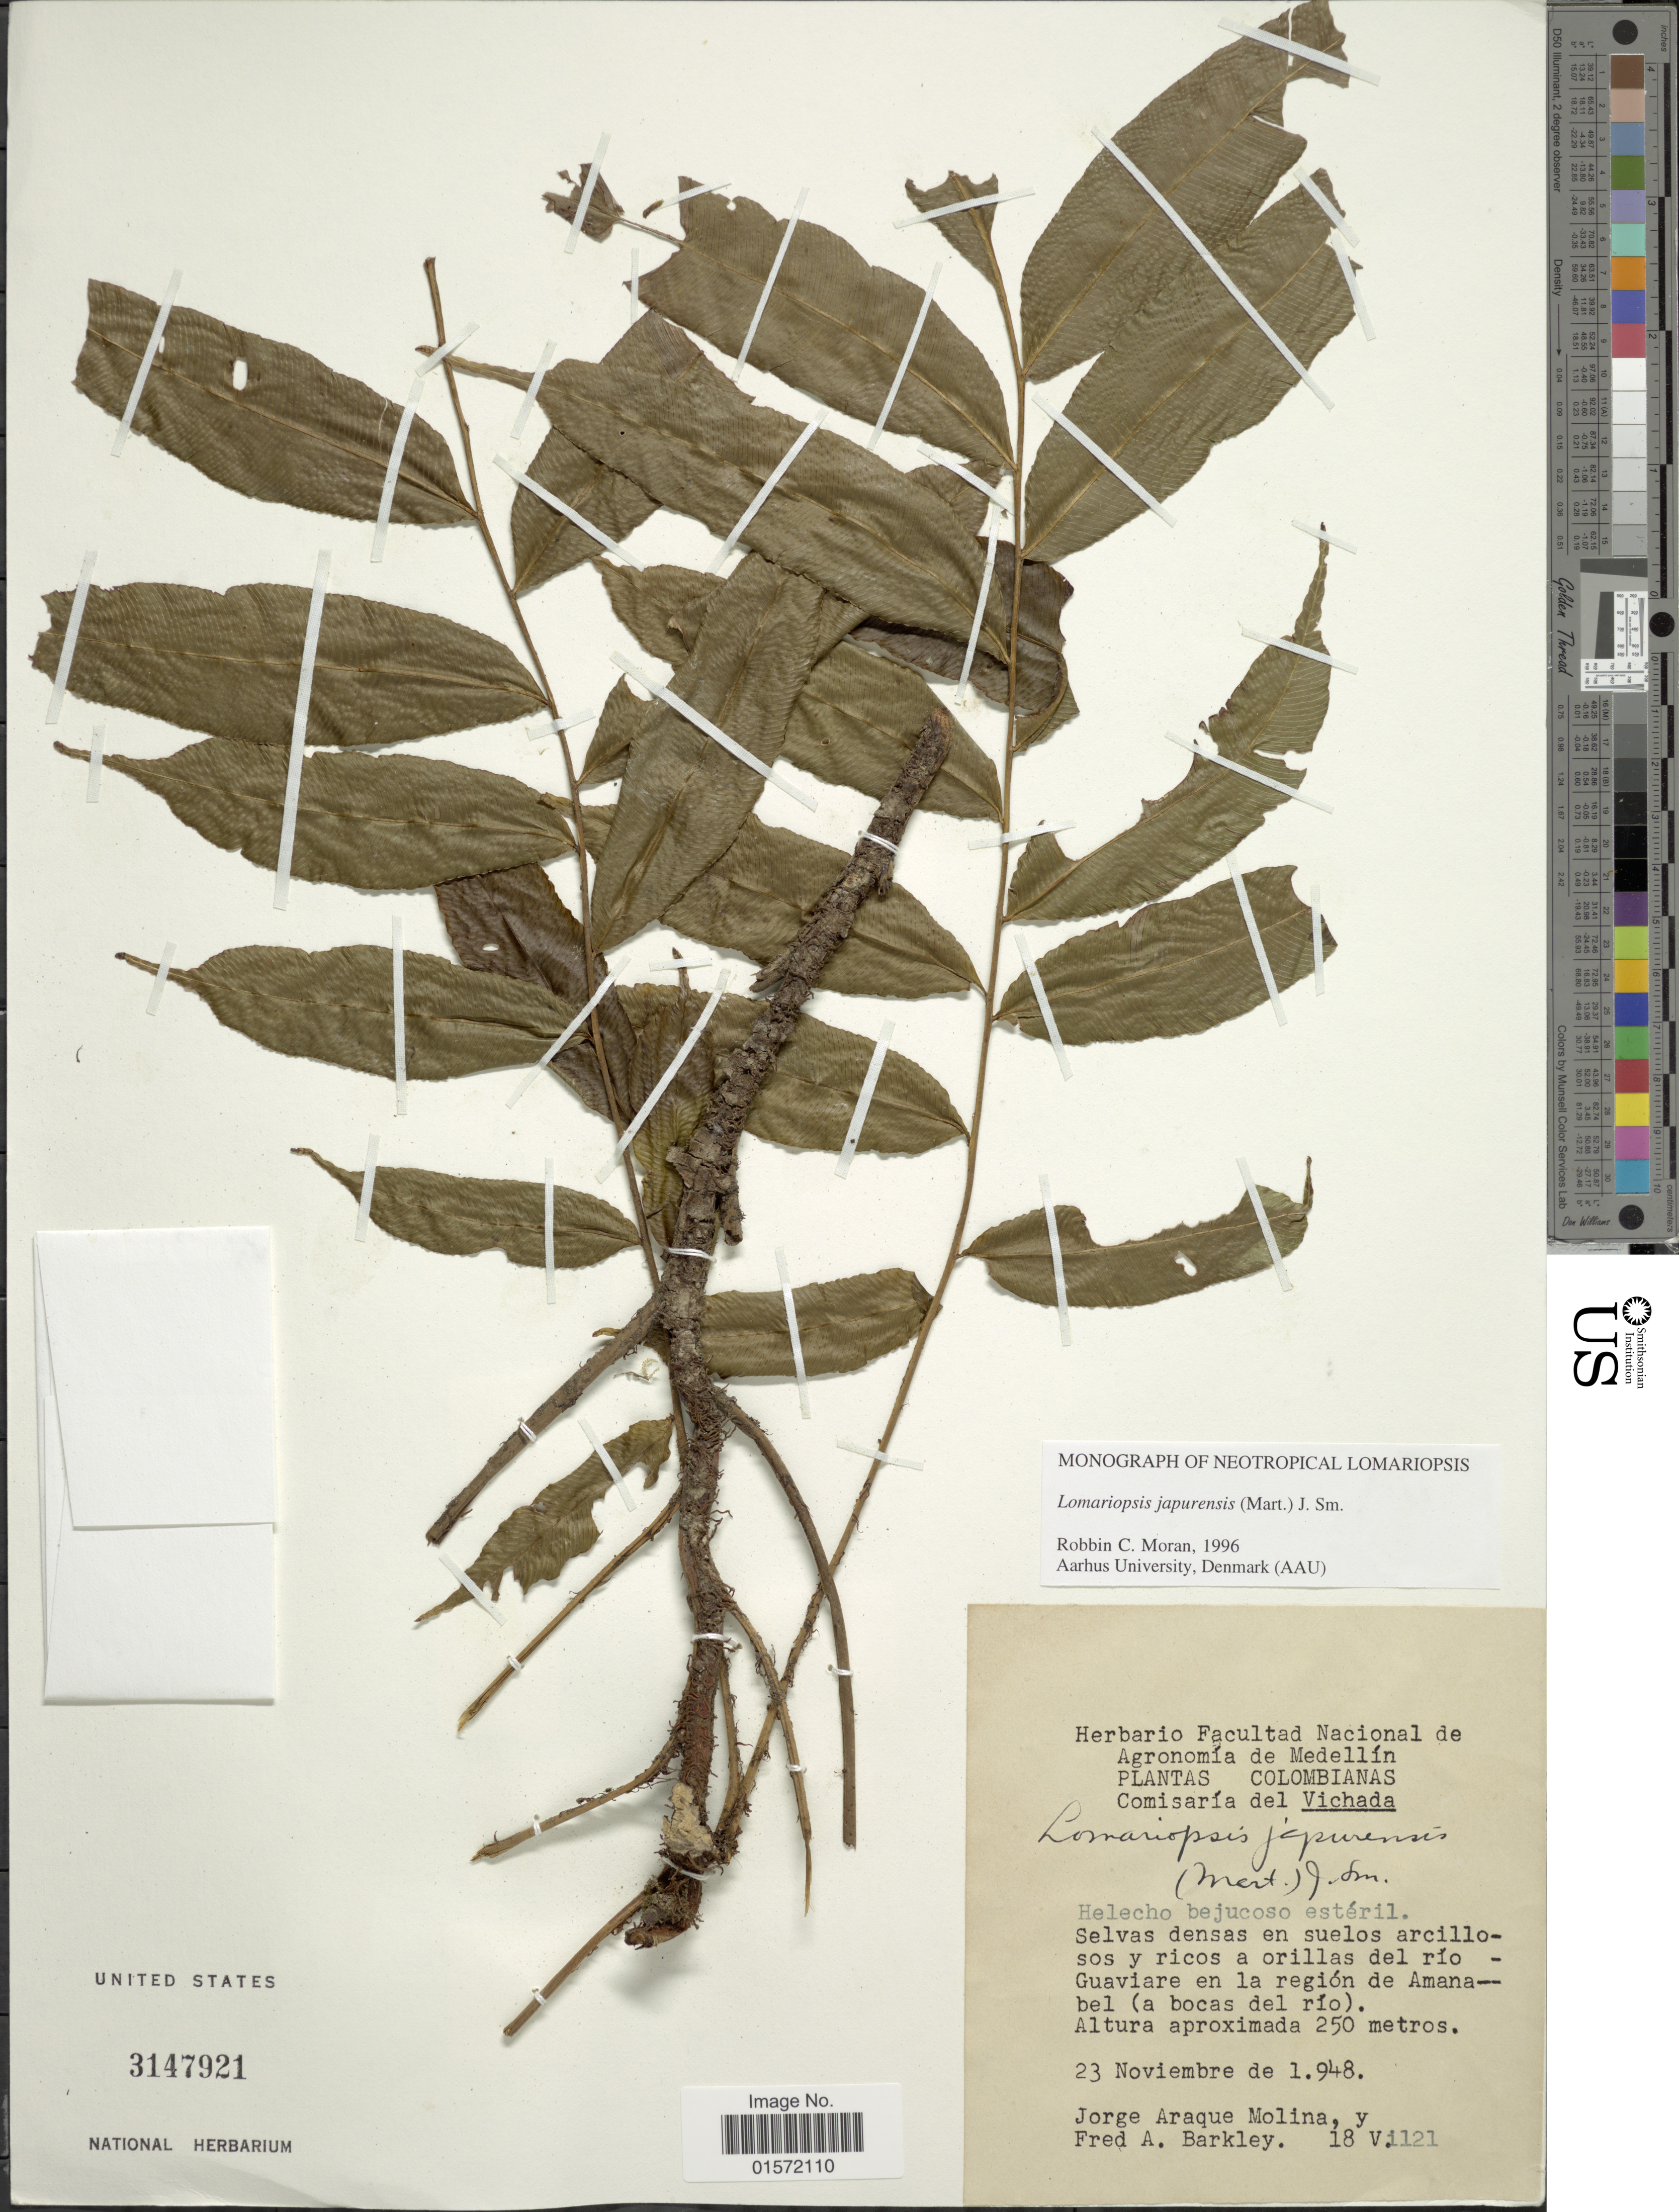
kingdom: Plantae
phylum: Tracheophyta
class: Polypodiopsida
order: Polypodiales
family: Lomariopsidaceae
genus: Lomariopsis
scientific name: Lomariopsis japurensis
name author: (Mart.) J. Sm.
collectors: J. Araque Molina & F. A. Barkley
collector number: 18Vi121*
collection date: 1948-11-23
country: Colombia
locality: Comisaría del Vichada, Selvas densas en suelos arcillosos y ricos a orillas del río Guaviare en la región de Amanabel (a bocas del río)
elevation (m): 250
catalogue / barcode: US 3147921